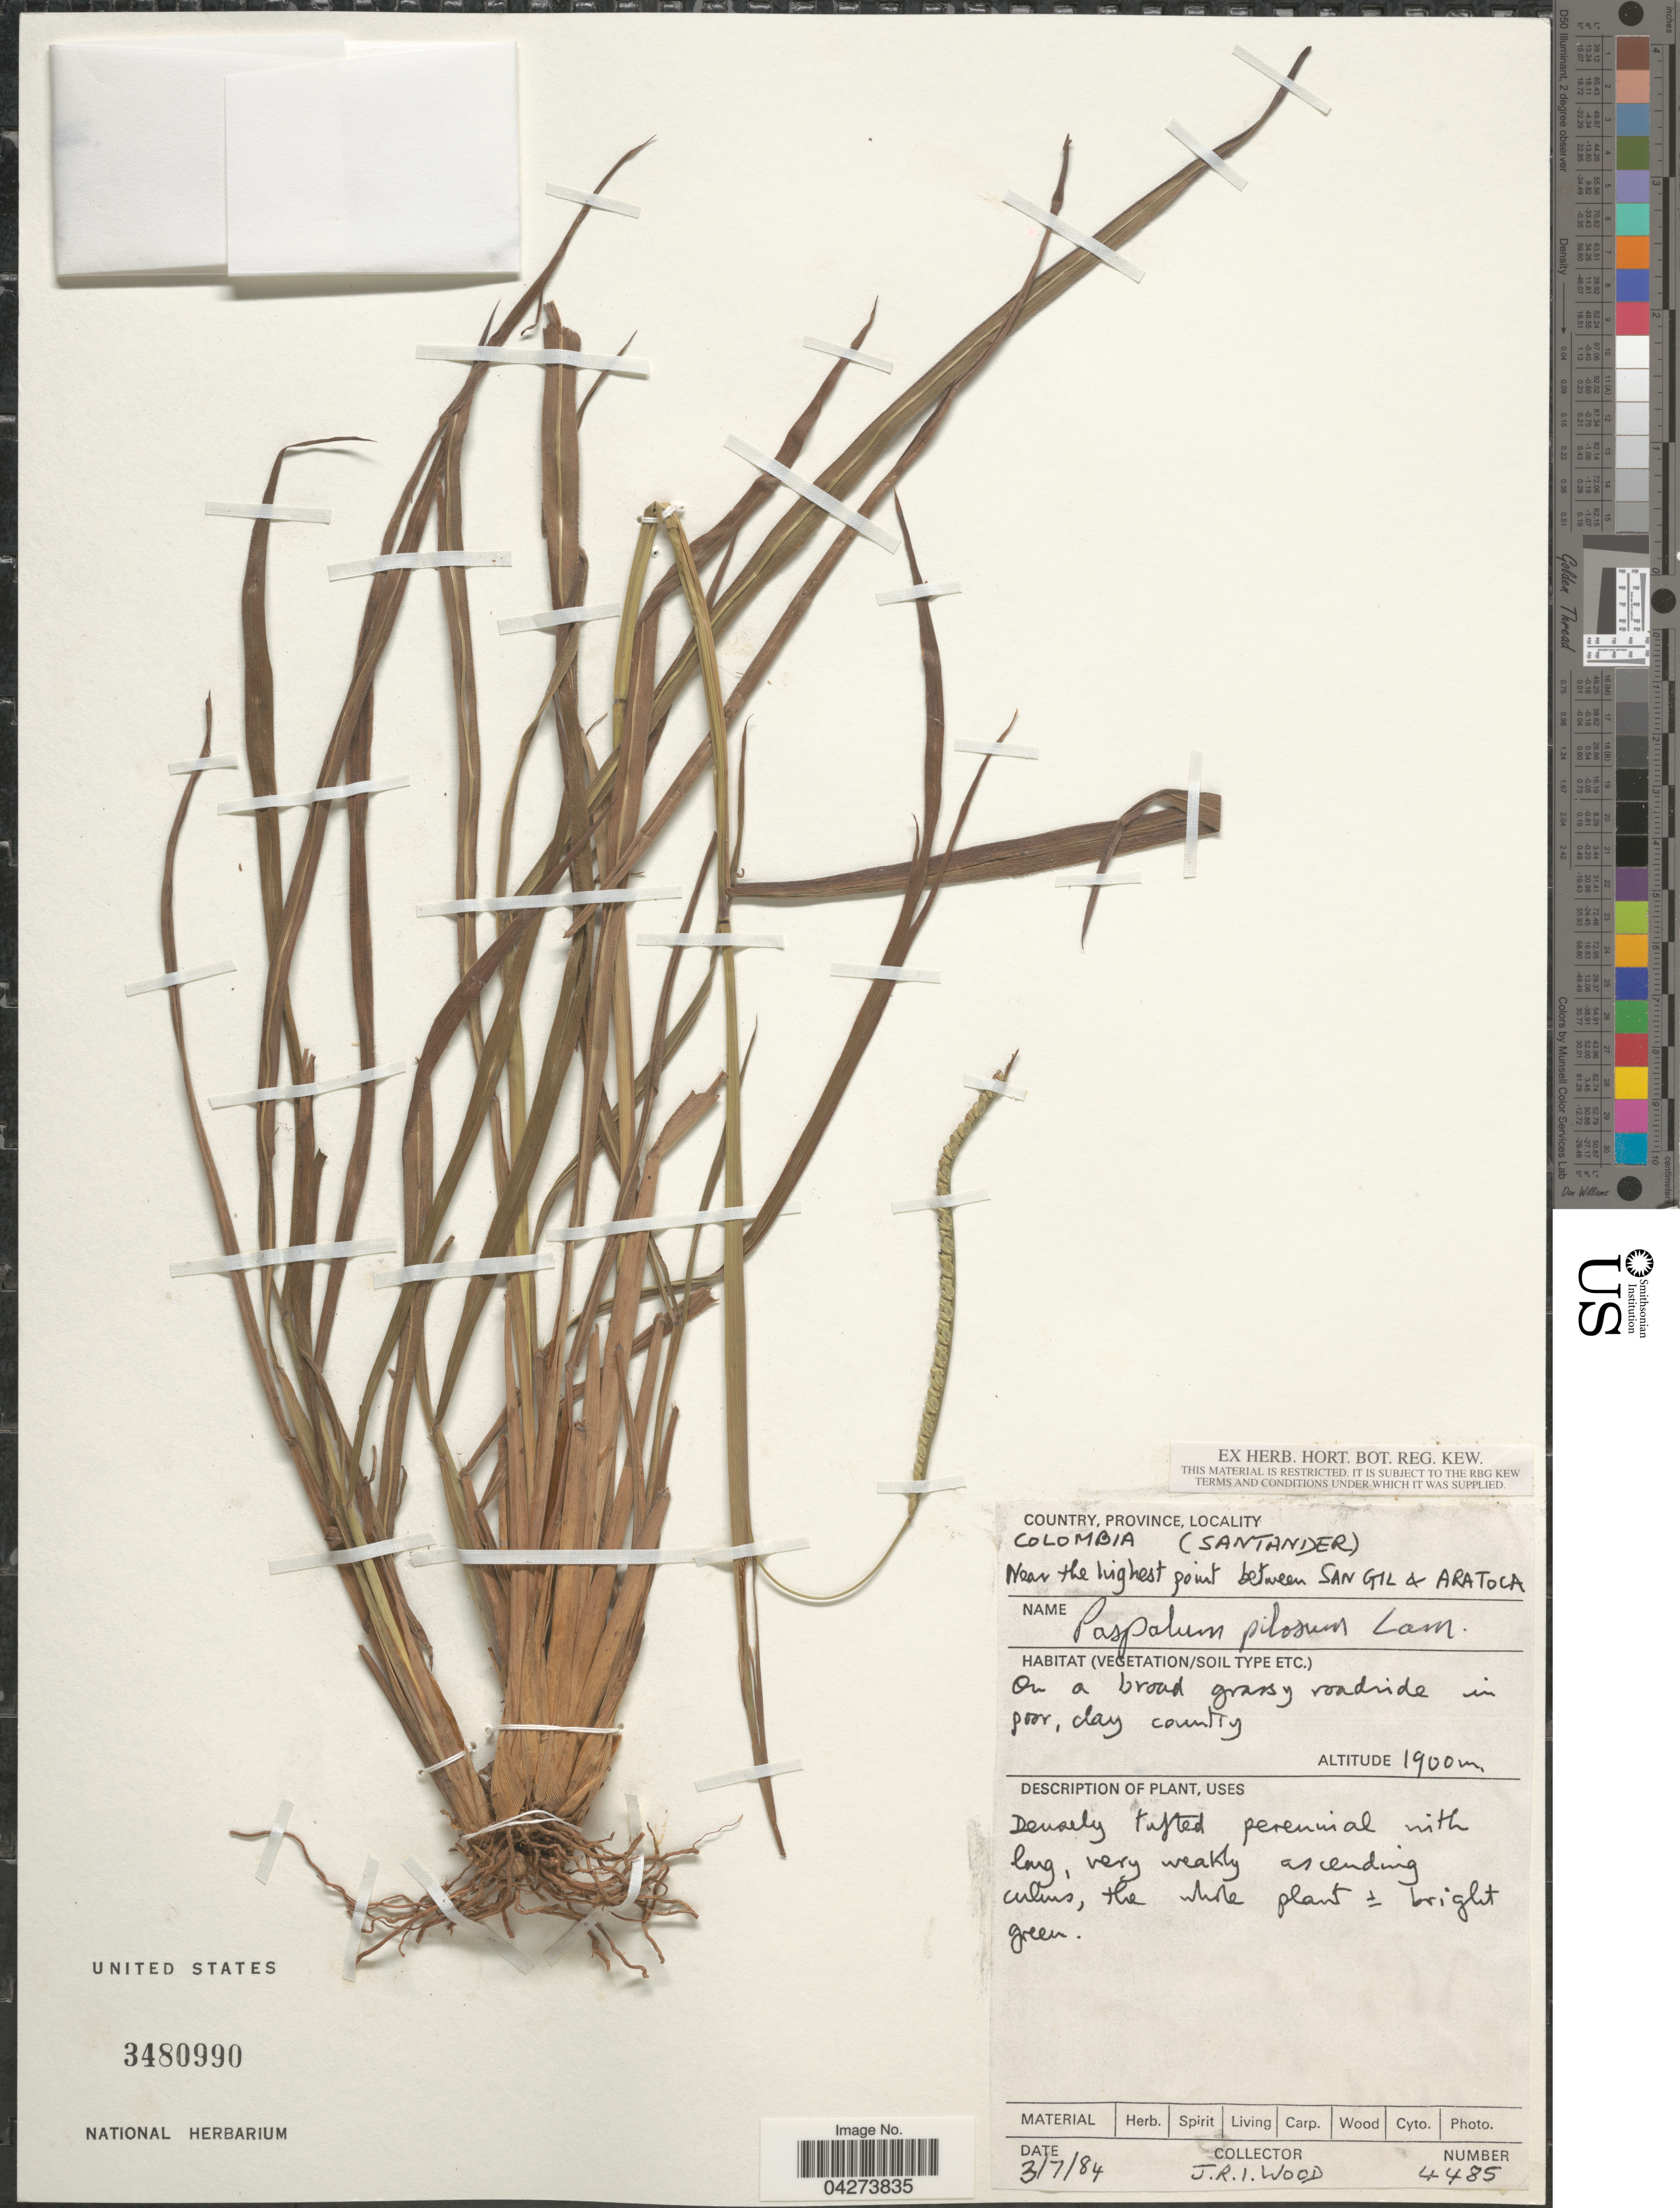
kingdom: Plantae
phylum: Tracheophyta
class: Liliopsida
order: Poales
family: Poaceae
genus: Paspalum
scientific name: Paspalum pilosum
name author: Lam.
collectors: J. R. I. Wood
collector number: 4485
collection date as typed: Transcribed d/m/y: 3/7/84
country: Colombia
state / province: Santander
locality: Near the highest point between Sal Gil & Aratoca.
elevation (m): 1900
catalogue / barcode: US 3480990